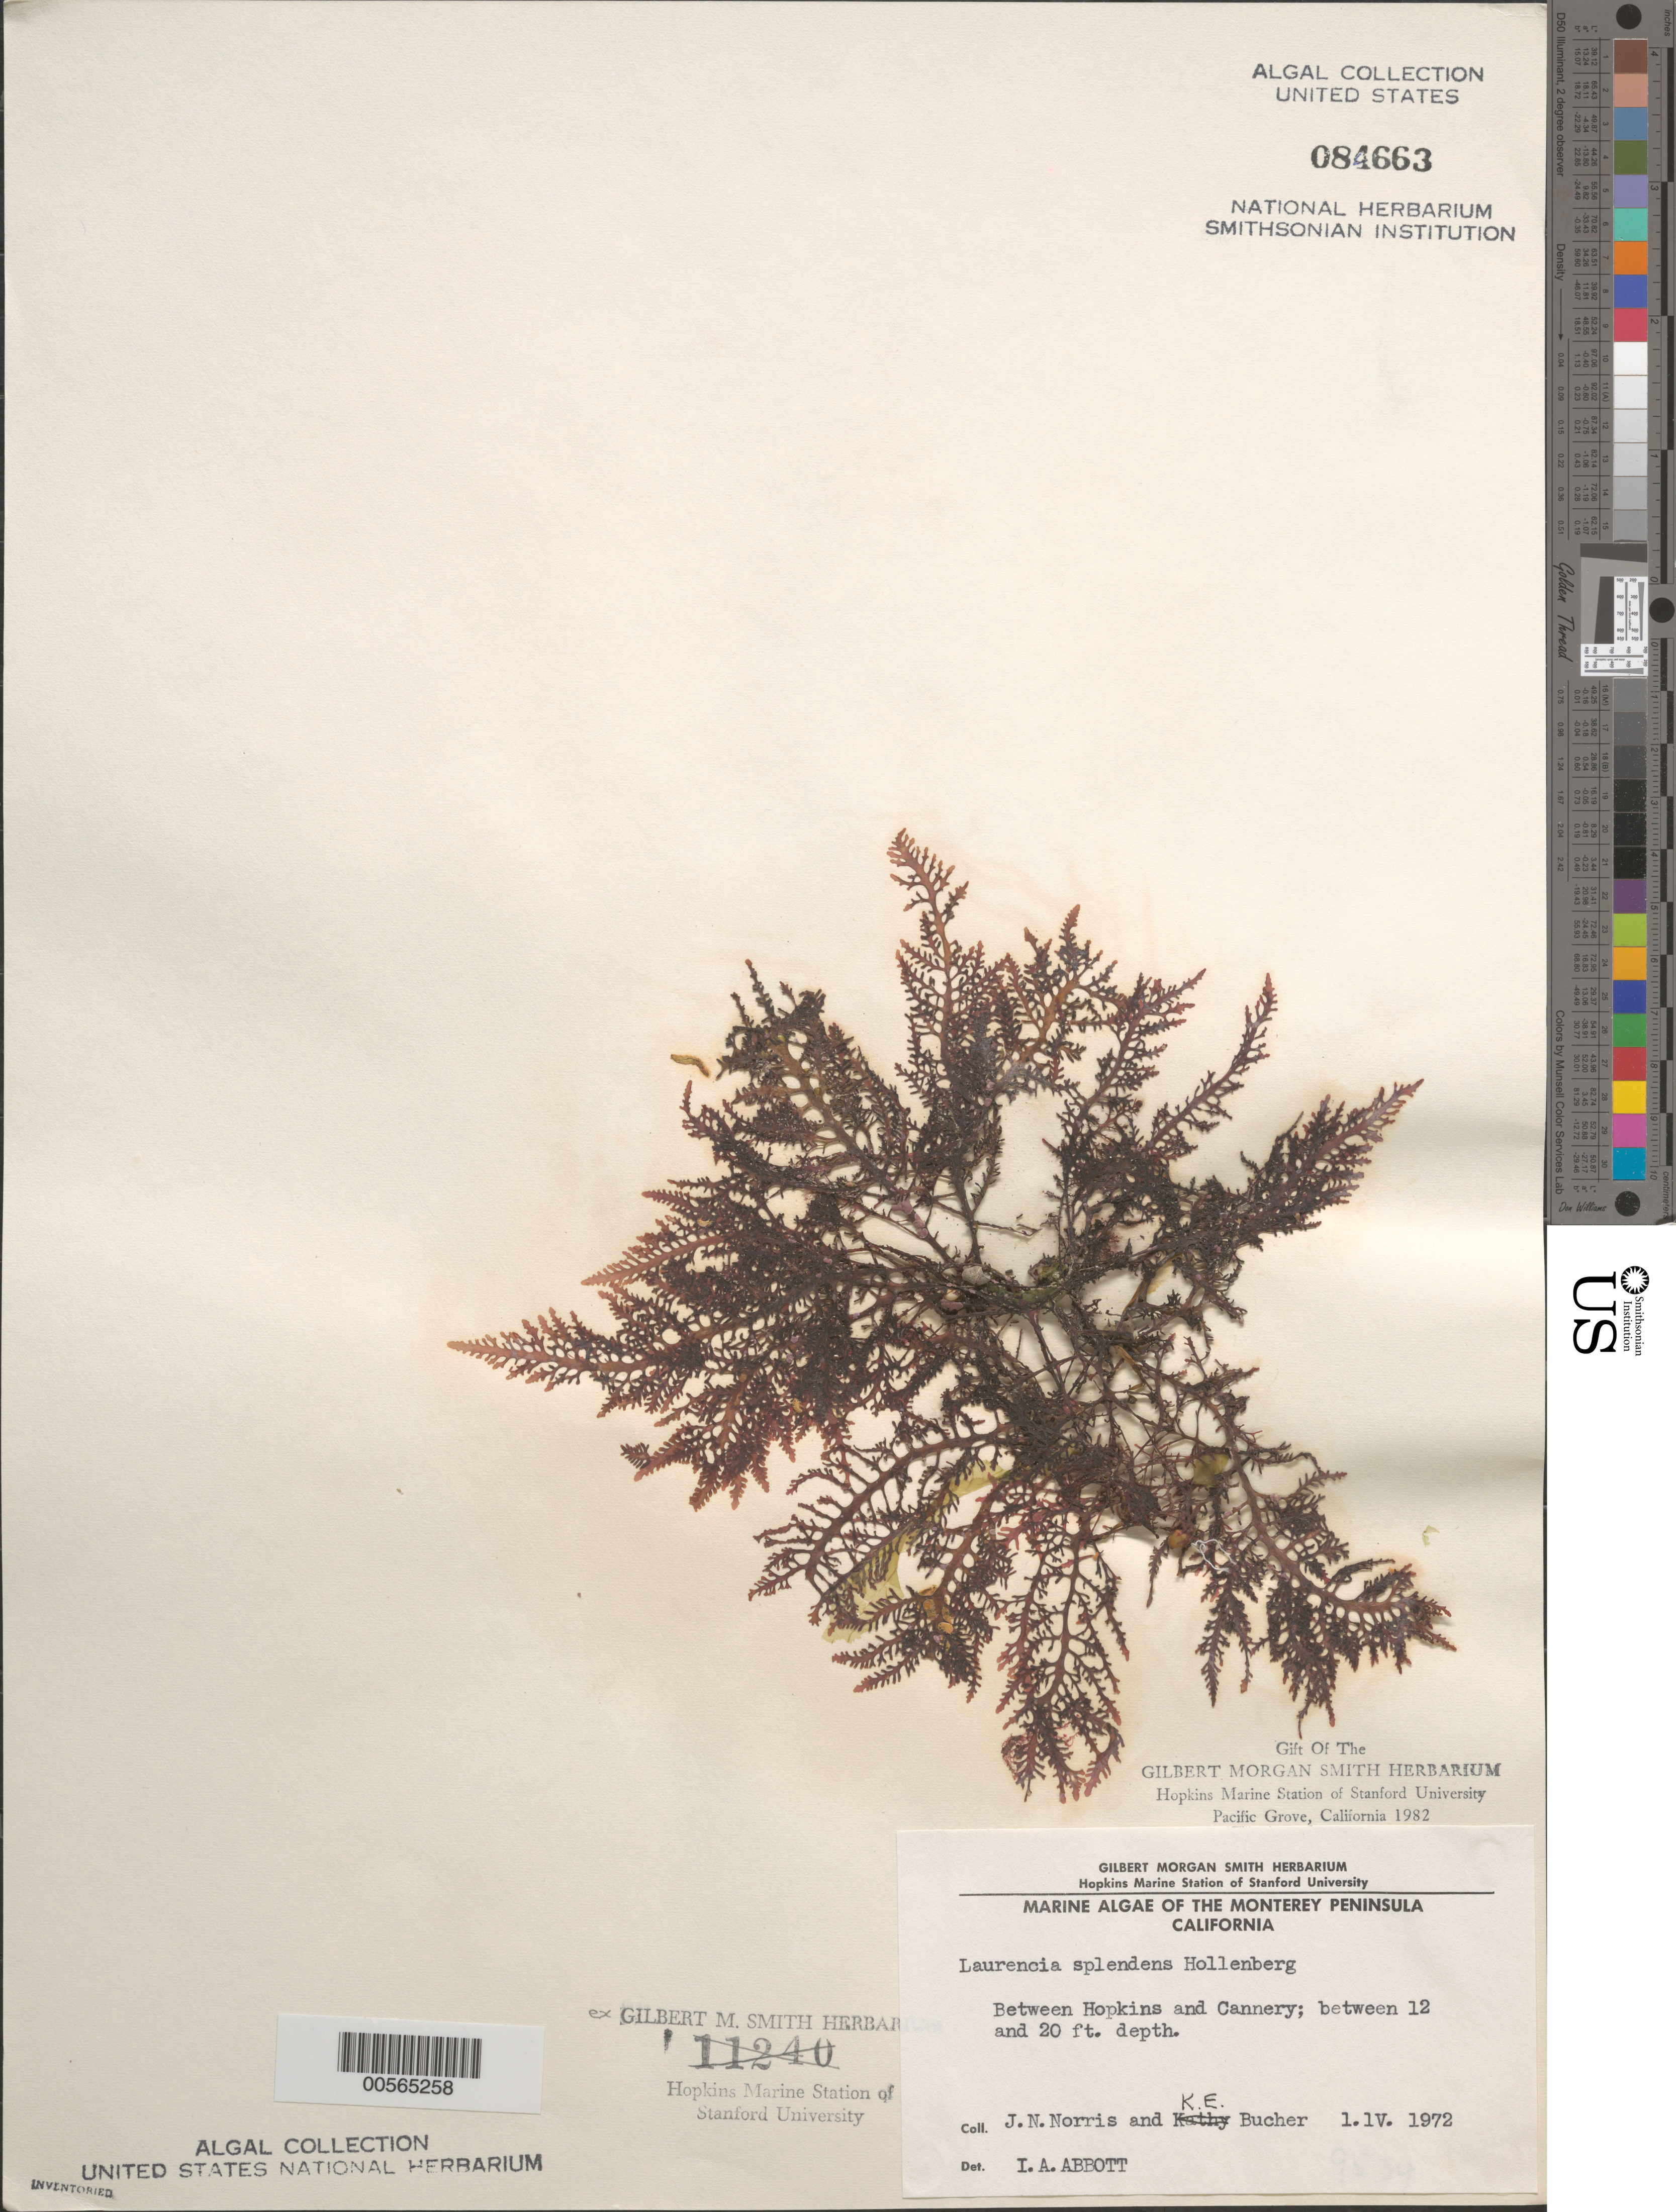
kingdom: Plantae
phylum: Rhodophyta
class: Florideophyceae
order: Ceramiales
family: Rhodomelaceae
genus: Osmundea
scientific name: Osmundea splendens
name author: (Hollenb.) K.W. Nam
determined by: Algae name updating Project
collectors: J. N. Norris & K. E. Bucher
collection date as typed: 01 Apr 1972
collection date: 1972-04-01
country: United States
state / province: California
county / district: Monterey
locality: Between Hopkins Marine Station and cannery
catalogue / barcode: US 84663